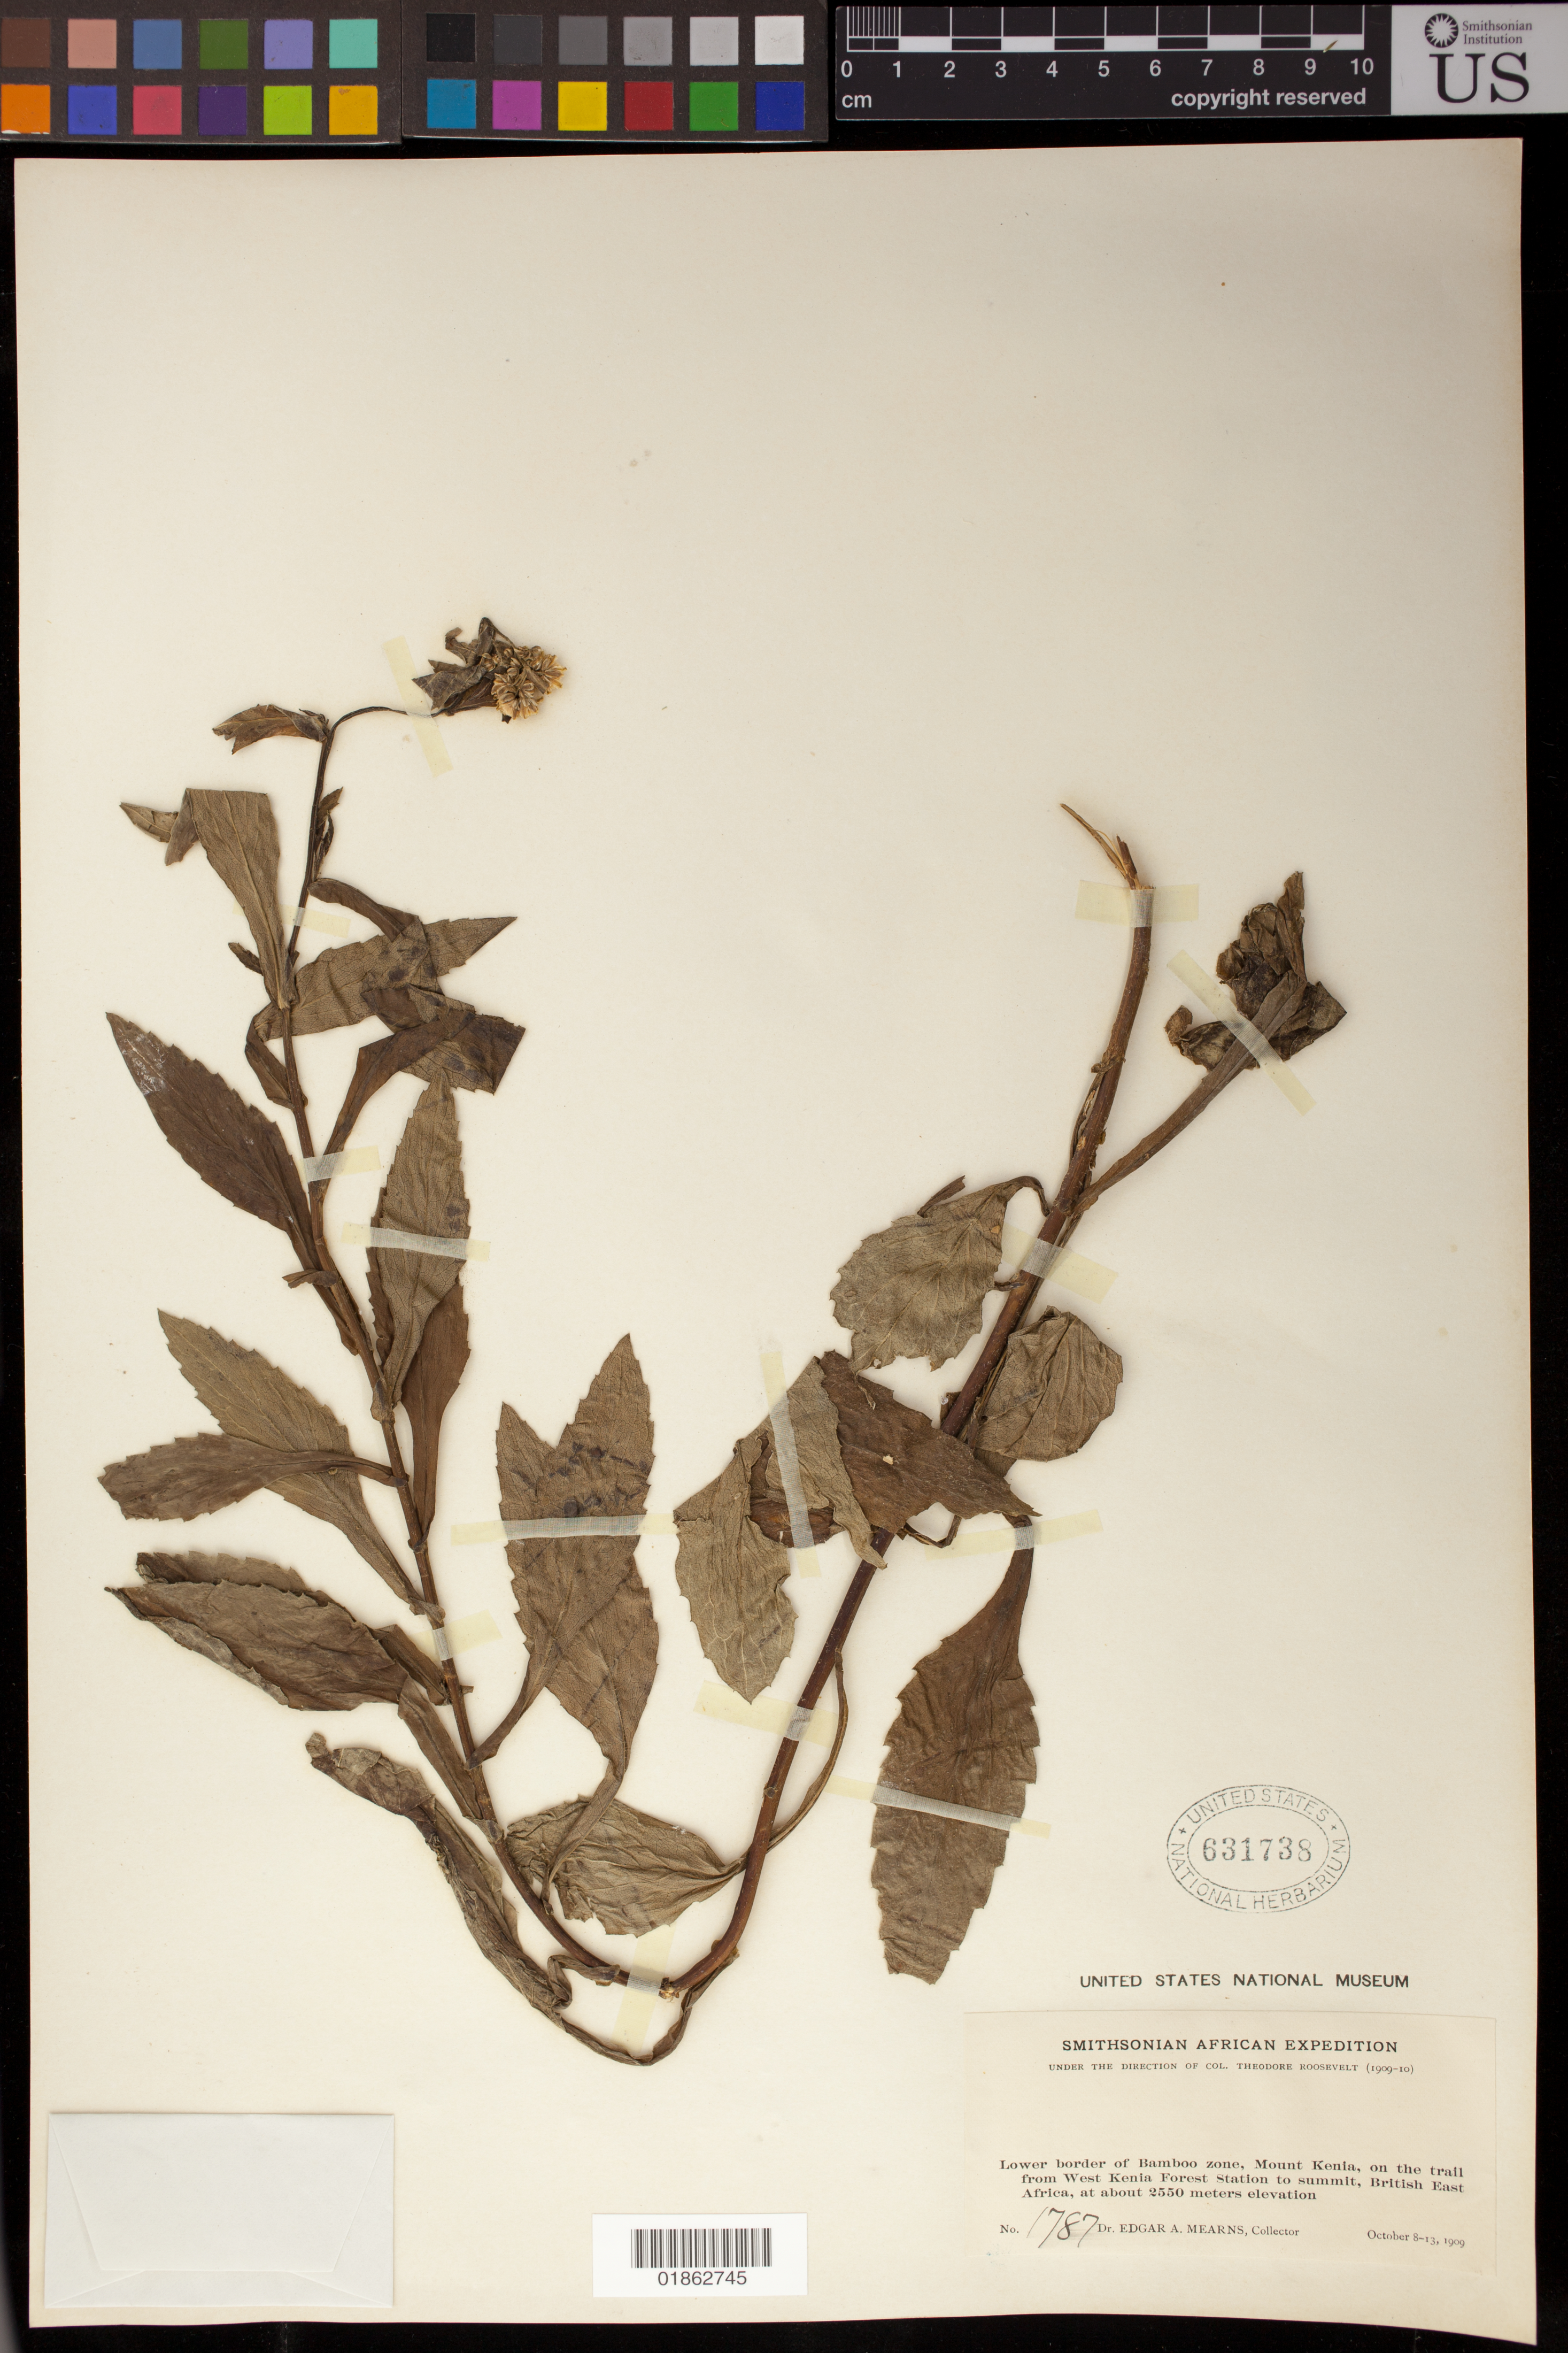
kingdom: Plantae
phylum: Tracheophyta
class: Magnoliopsida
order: Asterales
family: Asteraceae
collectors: E. A. Mearns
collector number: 1787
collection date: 1909-10-08/1909-10-13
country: Kenya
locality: Lower border of Bamboo zone, Mount Kenia, on the trail from West Kenia Forest Station to summit, British East Africa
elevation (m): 2550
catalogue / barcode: US 631738